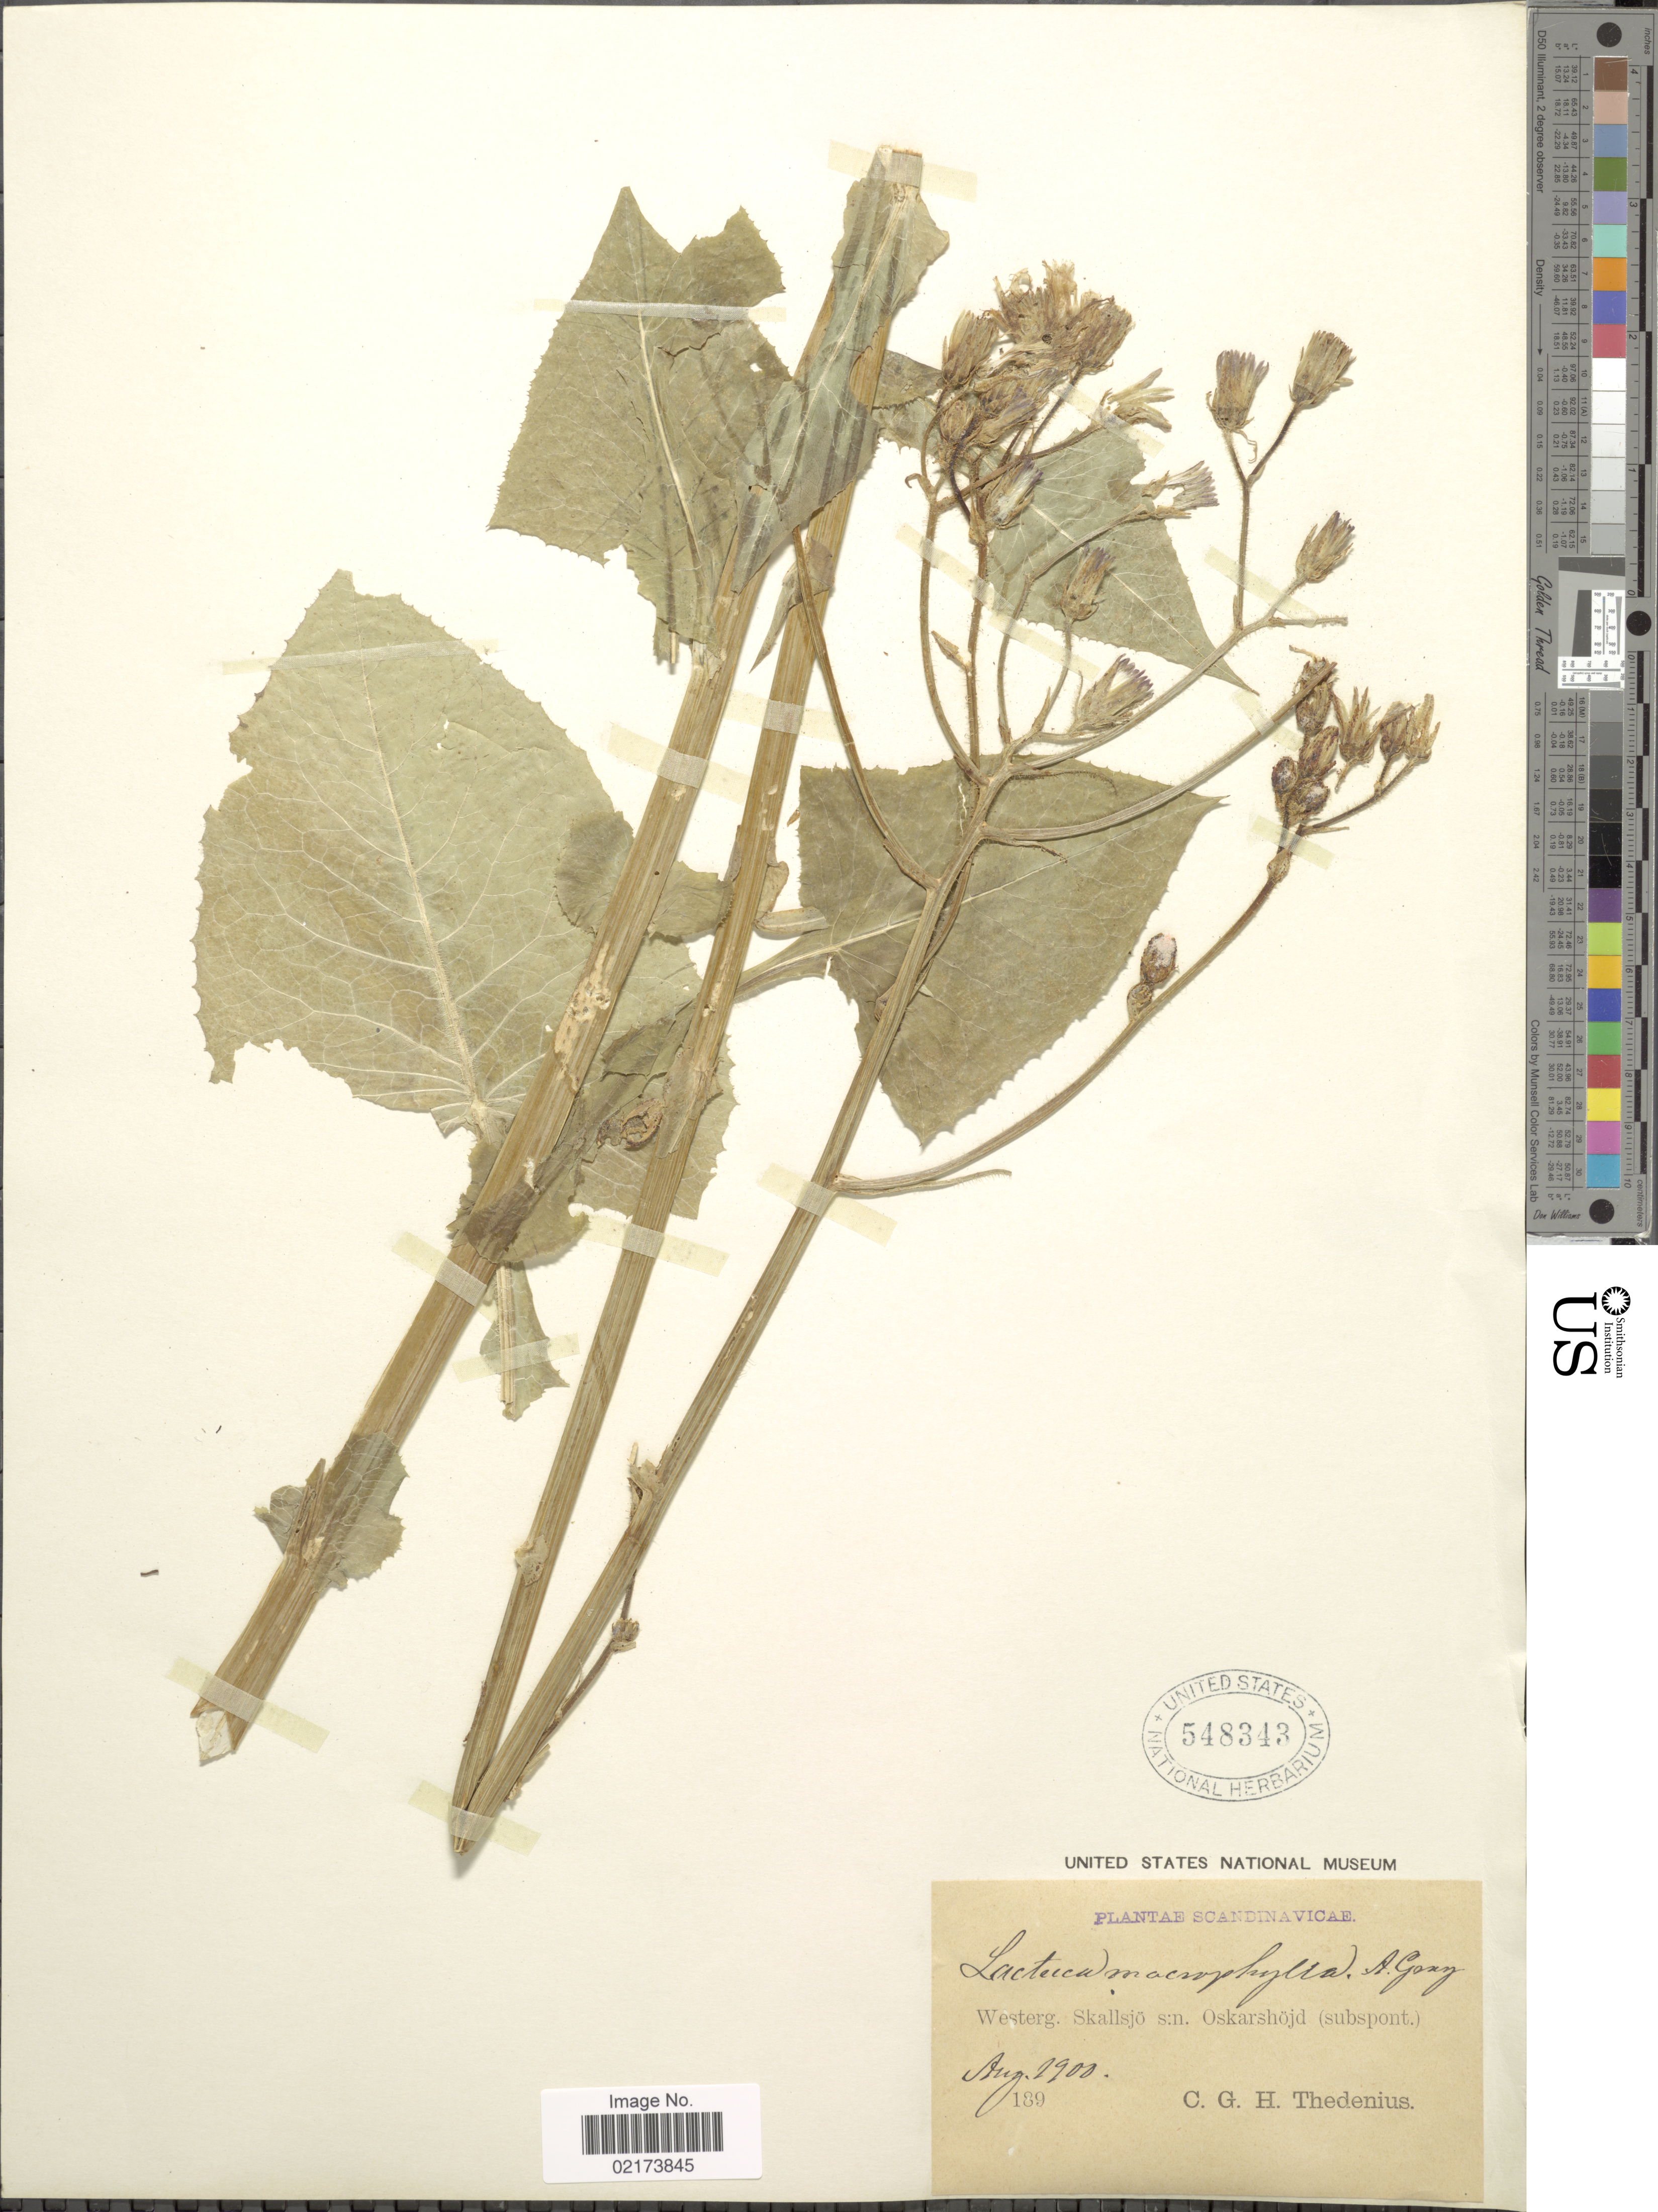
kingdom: Plantae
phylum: Tracheophyta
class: Magnoliopsida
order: Asterales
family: Asteraceae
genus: Lactuca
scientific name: Lactuca macrophylla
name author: (Willd.) A. Gray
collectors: C. Thedenius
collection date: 1900-08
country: Sweden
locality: Scandinavicae, Westerg. Skallsjo s:n. Oskarshojd (subspont.)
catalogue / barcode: US 548343